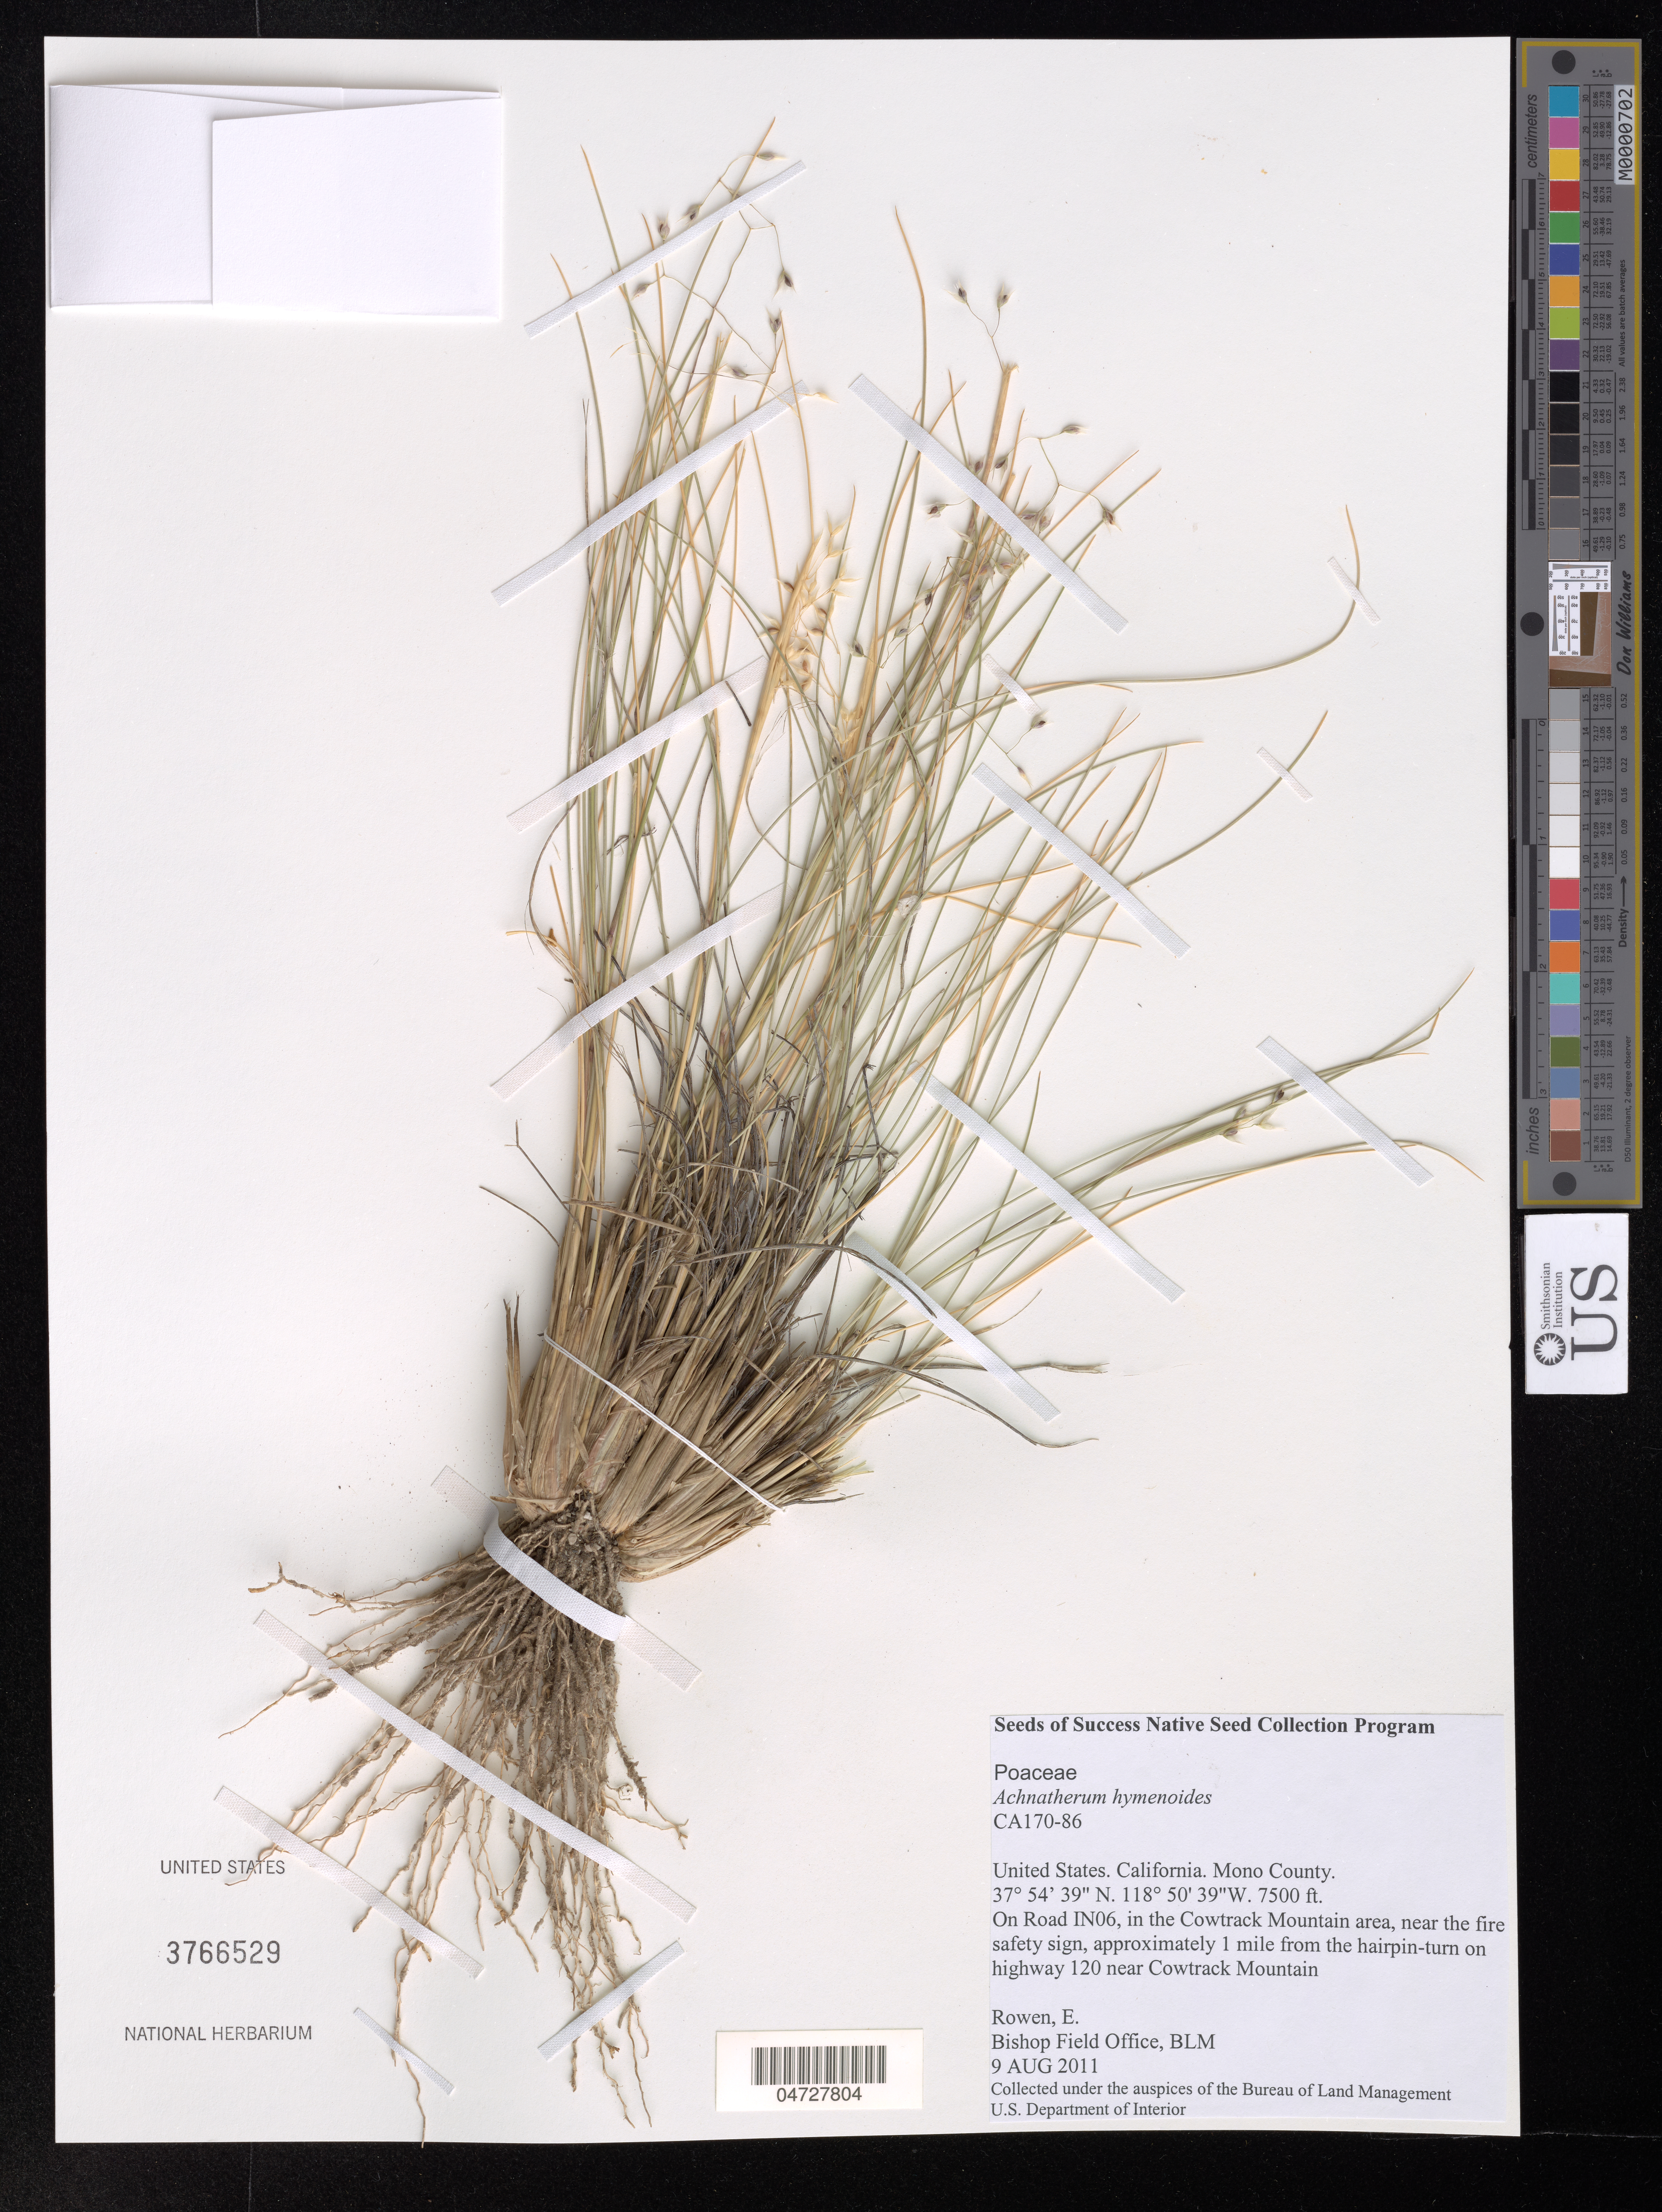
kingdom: Plantae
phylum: Tracheophyta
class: Liliopsida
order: Poales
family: Poaceae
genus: Achnatherum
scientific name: Achnatherum hymenoides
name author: (Roem. & Schult.) Barkworth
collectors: E. Rowen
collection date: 2011-08-09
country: United States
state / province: California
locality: Mono County. On Road IN06, in the Cowtrack Mountain area, near the fire safety sign, approximately 1 mile from the hairpin-turn on highway 120 near Cowtrack Mountain.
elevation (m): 2286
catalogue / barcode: US 3766529